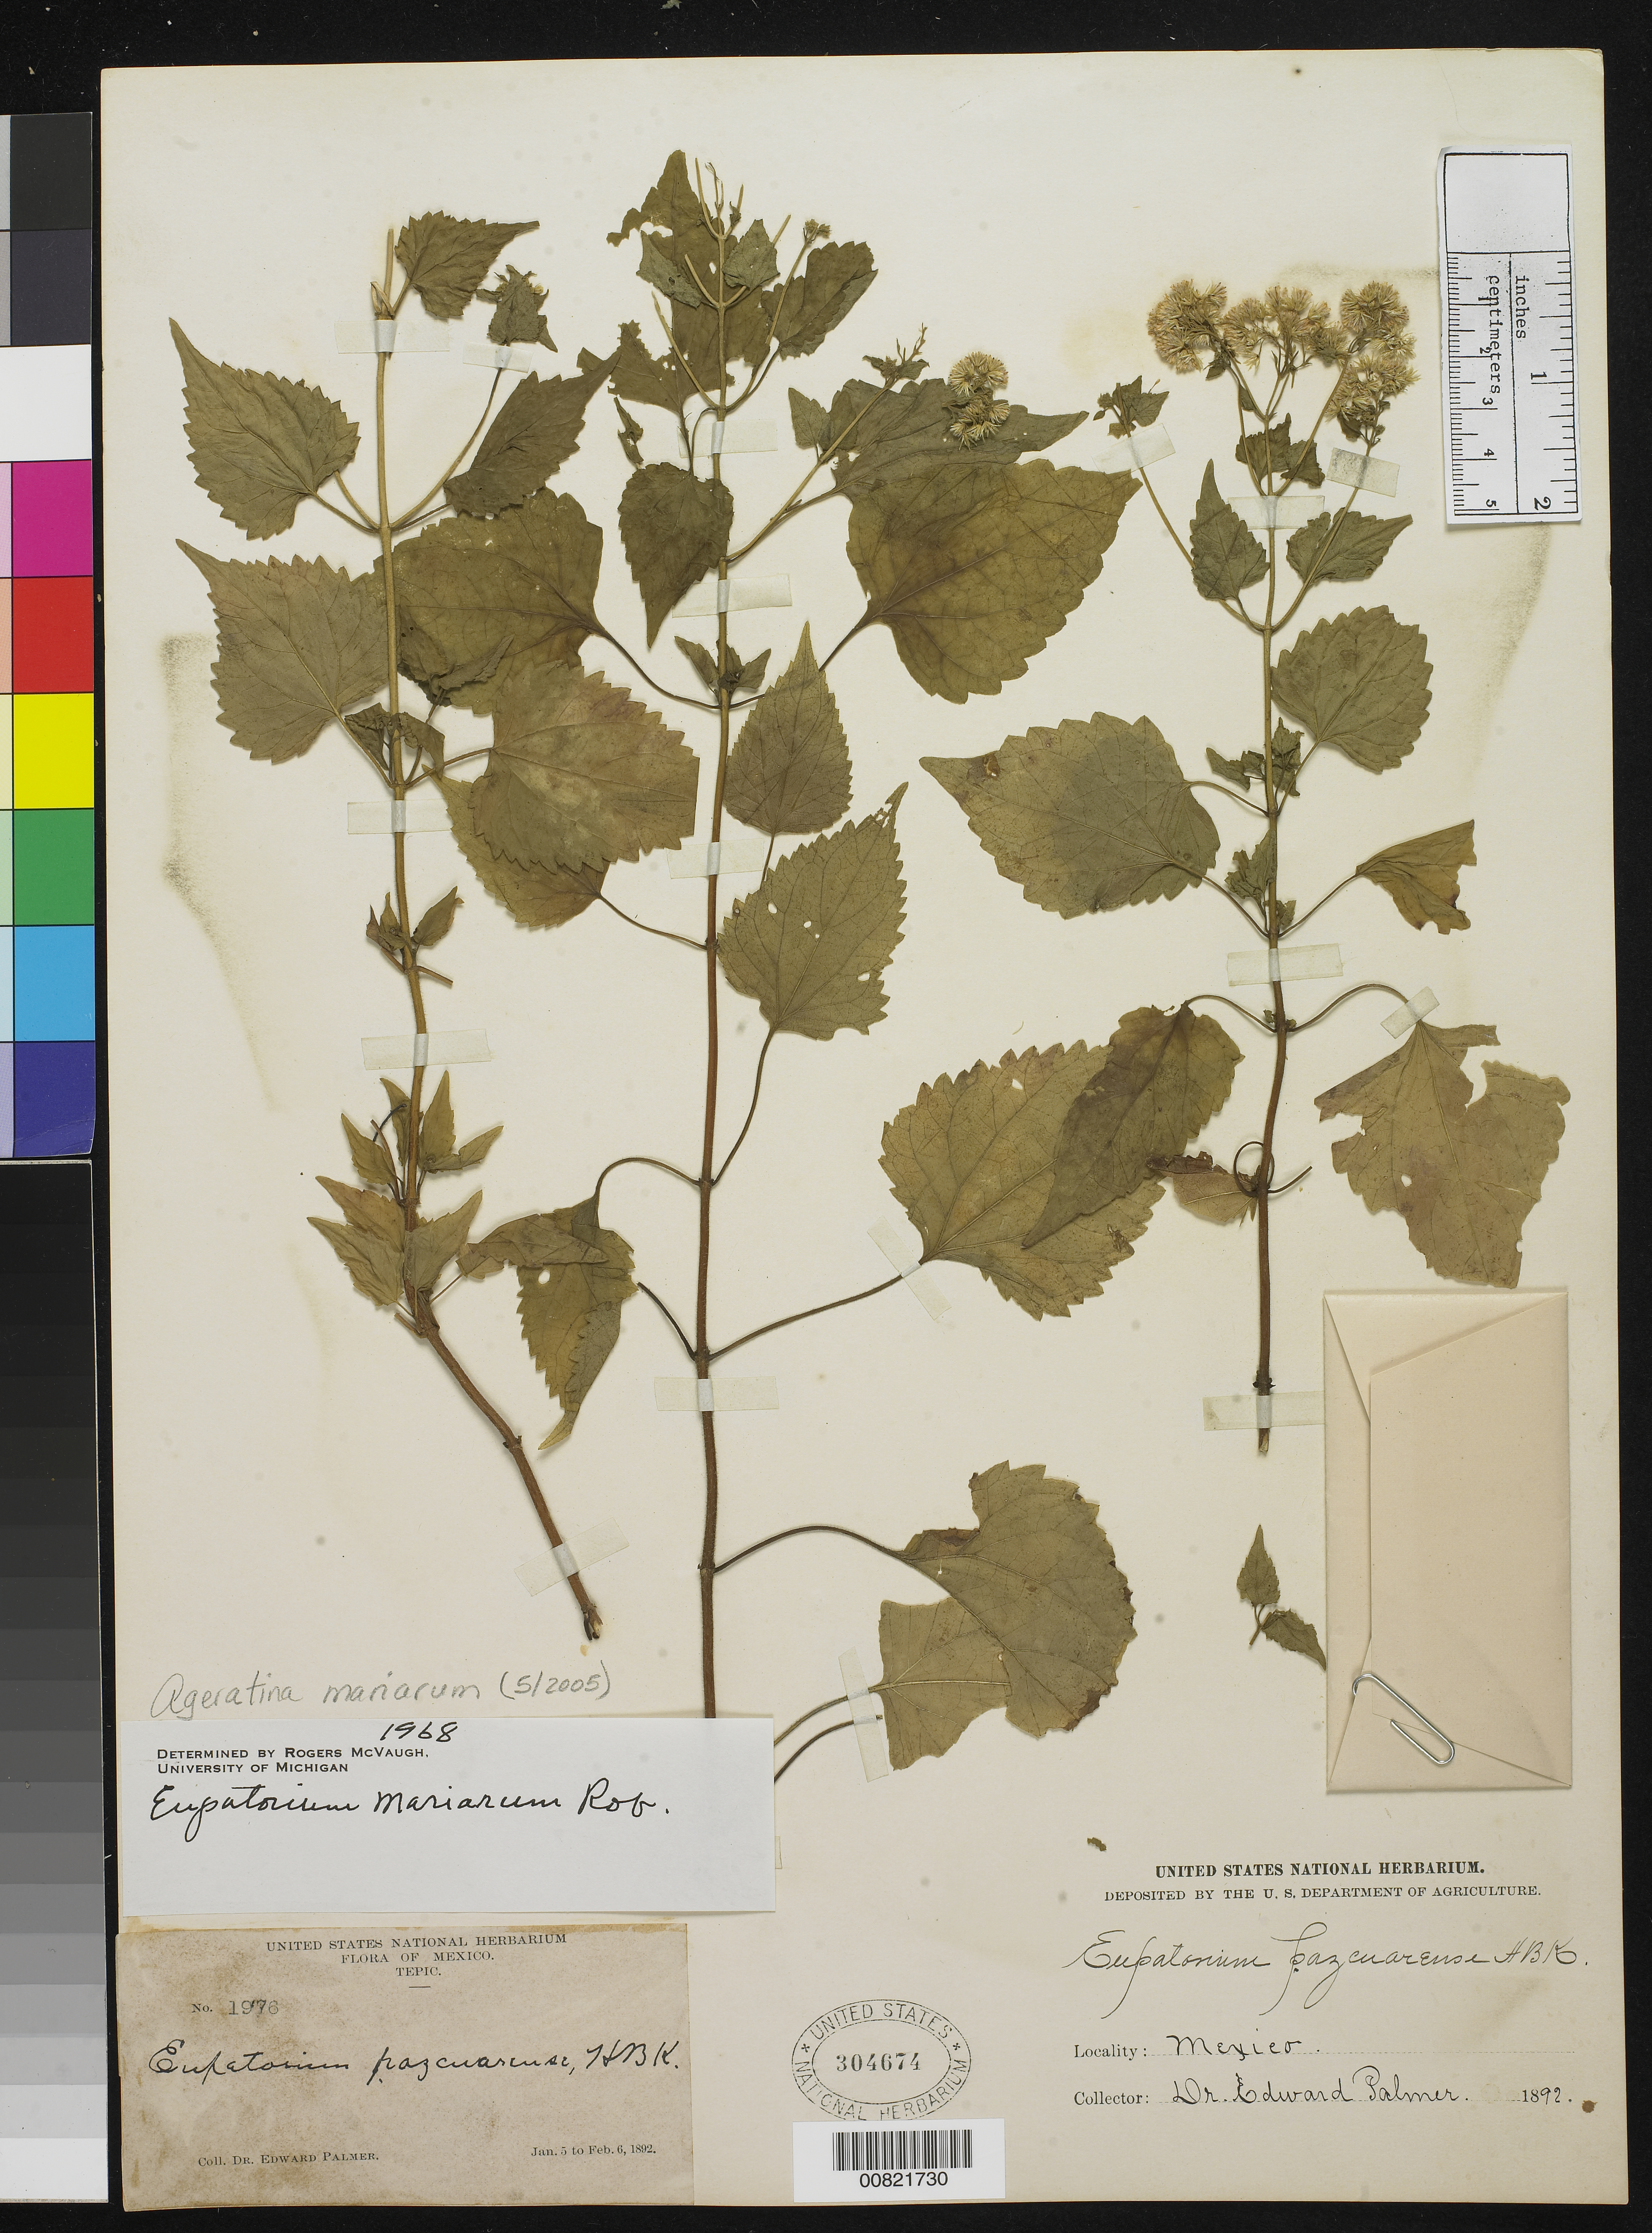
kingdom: Plantae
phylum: Tracheophyta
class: Magnoliopsida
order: Asterales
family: Asteraceae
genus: Ageratina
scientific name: Ageratina mariarum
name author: (B.L. Rob.) R.M. King & H. Rob.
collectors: E. Palmer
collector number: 1976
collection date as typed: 05 Jan 1892 to 06 Feb 1892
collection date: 1892-01-05/1892-02-06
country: Mexico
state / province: Nayarit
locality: Tepic, Nayarit.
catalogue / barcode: US 304674